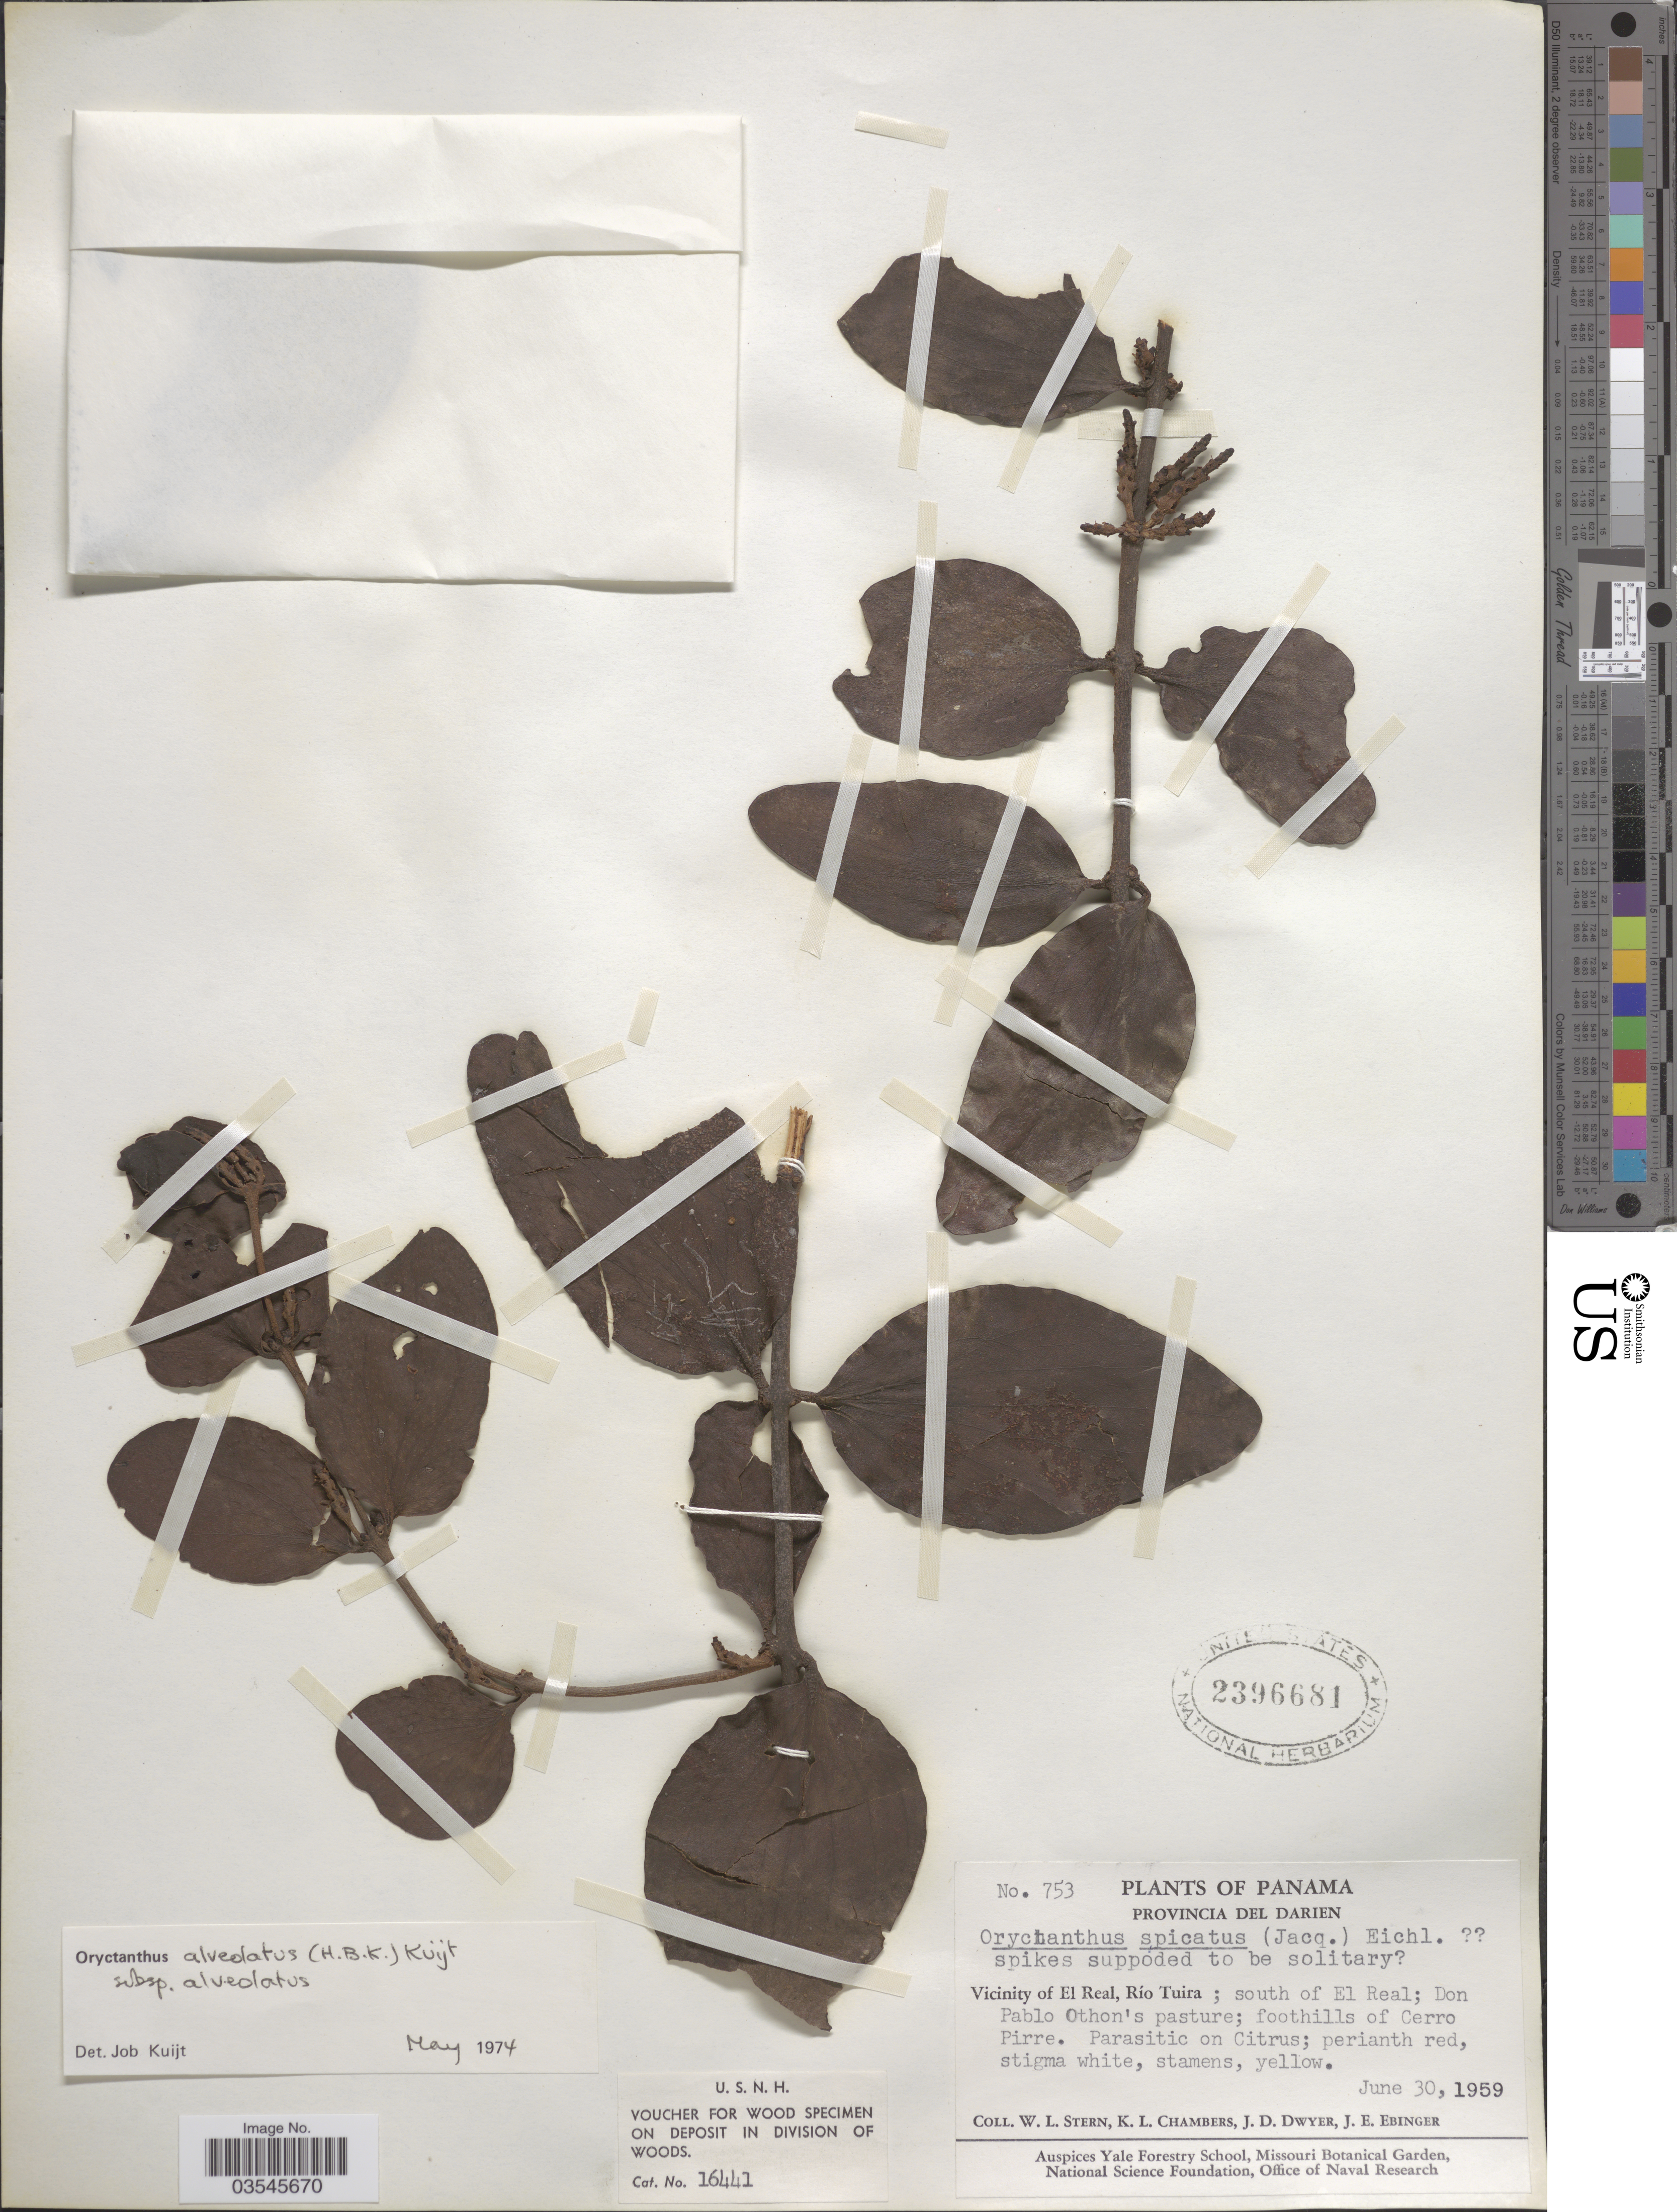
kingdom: Plantae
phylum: Tracheophyta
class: Magnoliopsida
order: Santalales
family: Loranthaceae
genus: Oryctanthus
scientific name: Oryctanthus alveolatus subsp. alveolatus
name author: (Kunth) Kuijt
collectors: W. L. Stern, K. Chambers, J. D. Dwyer & J. Ebinger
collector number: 753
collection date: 1959-06-30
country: Panama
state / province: Darién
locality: Vicinity of El Real, Río Tuira; south of El Real; Don Pablo Othon's pasture; foothills of Cerro Pirre.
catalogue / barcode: US 2396681